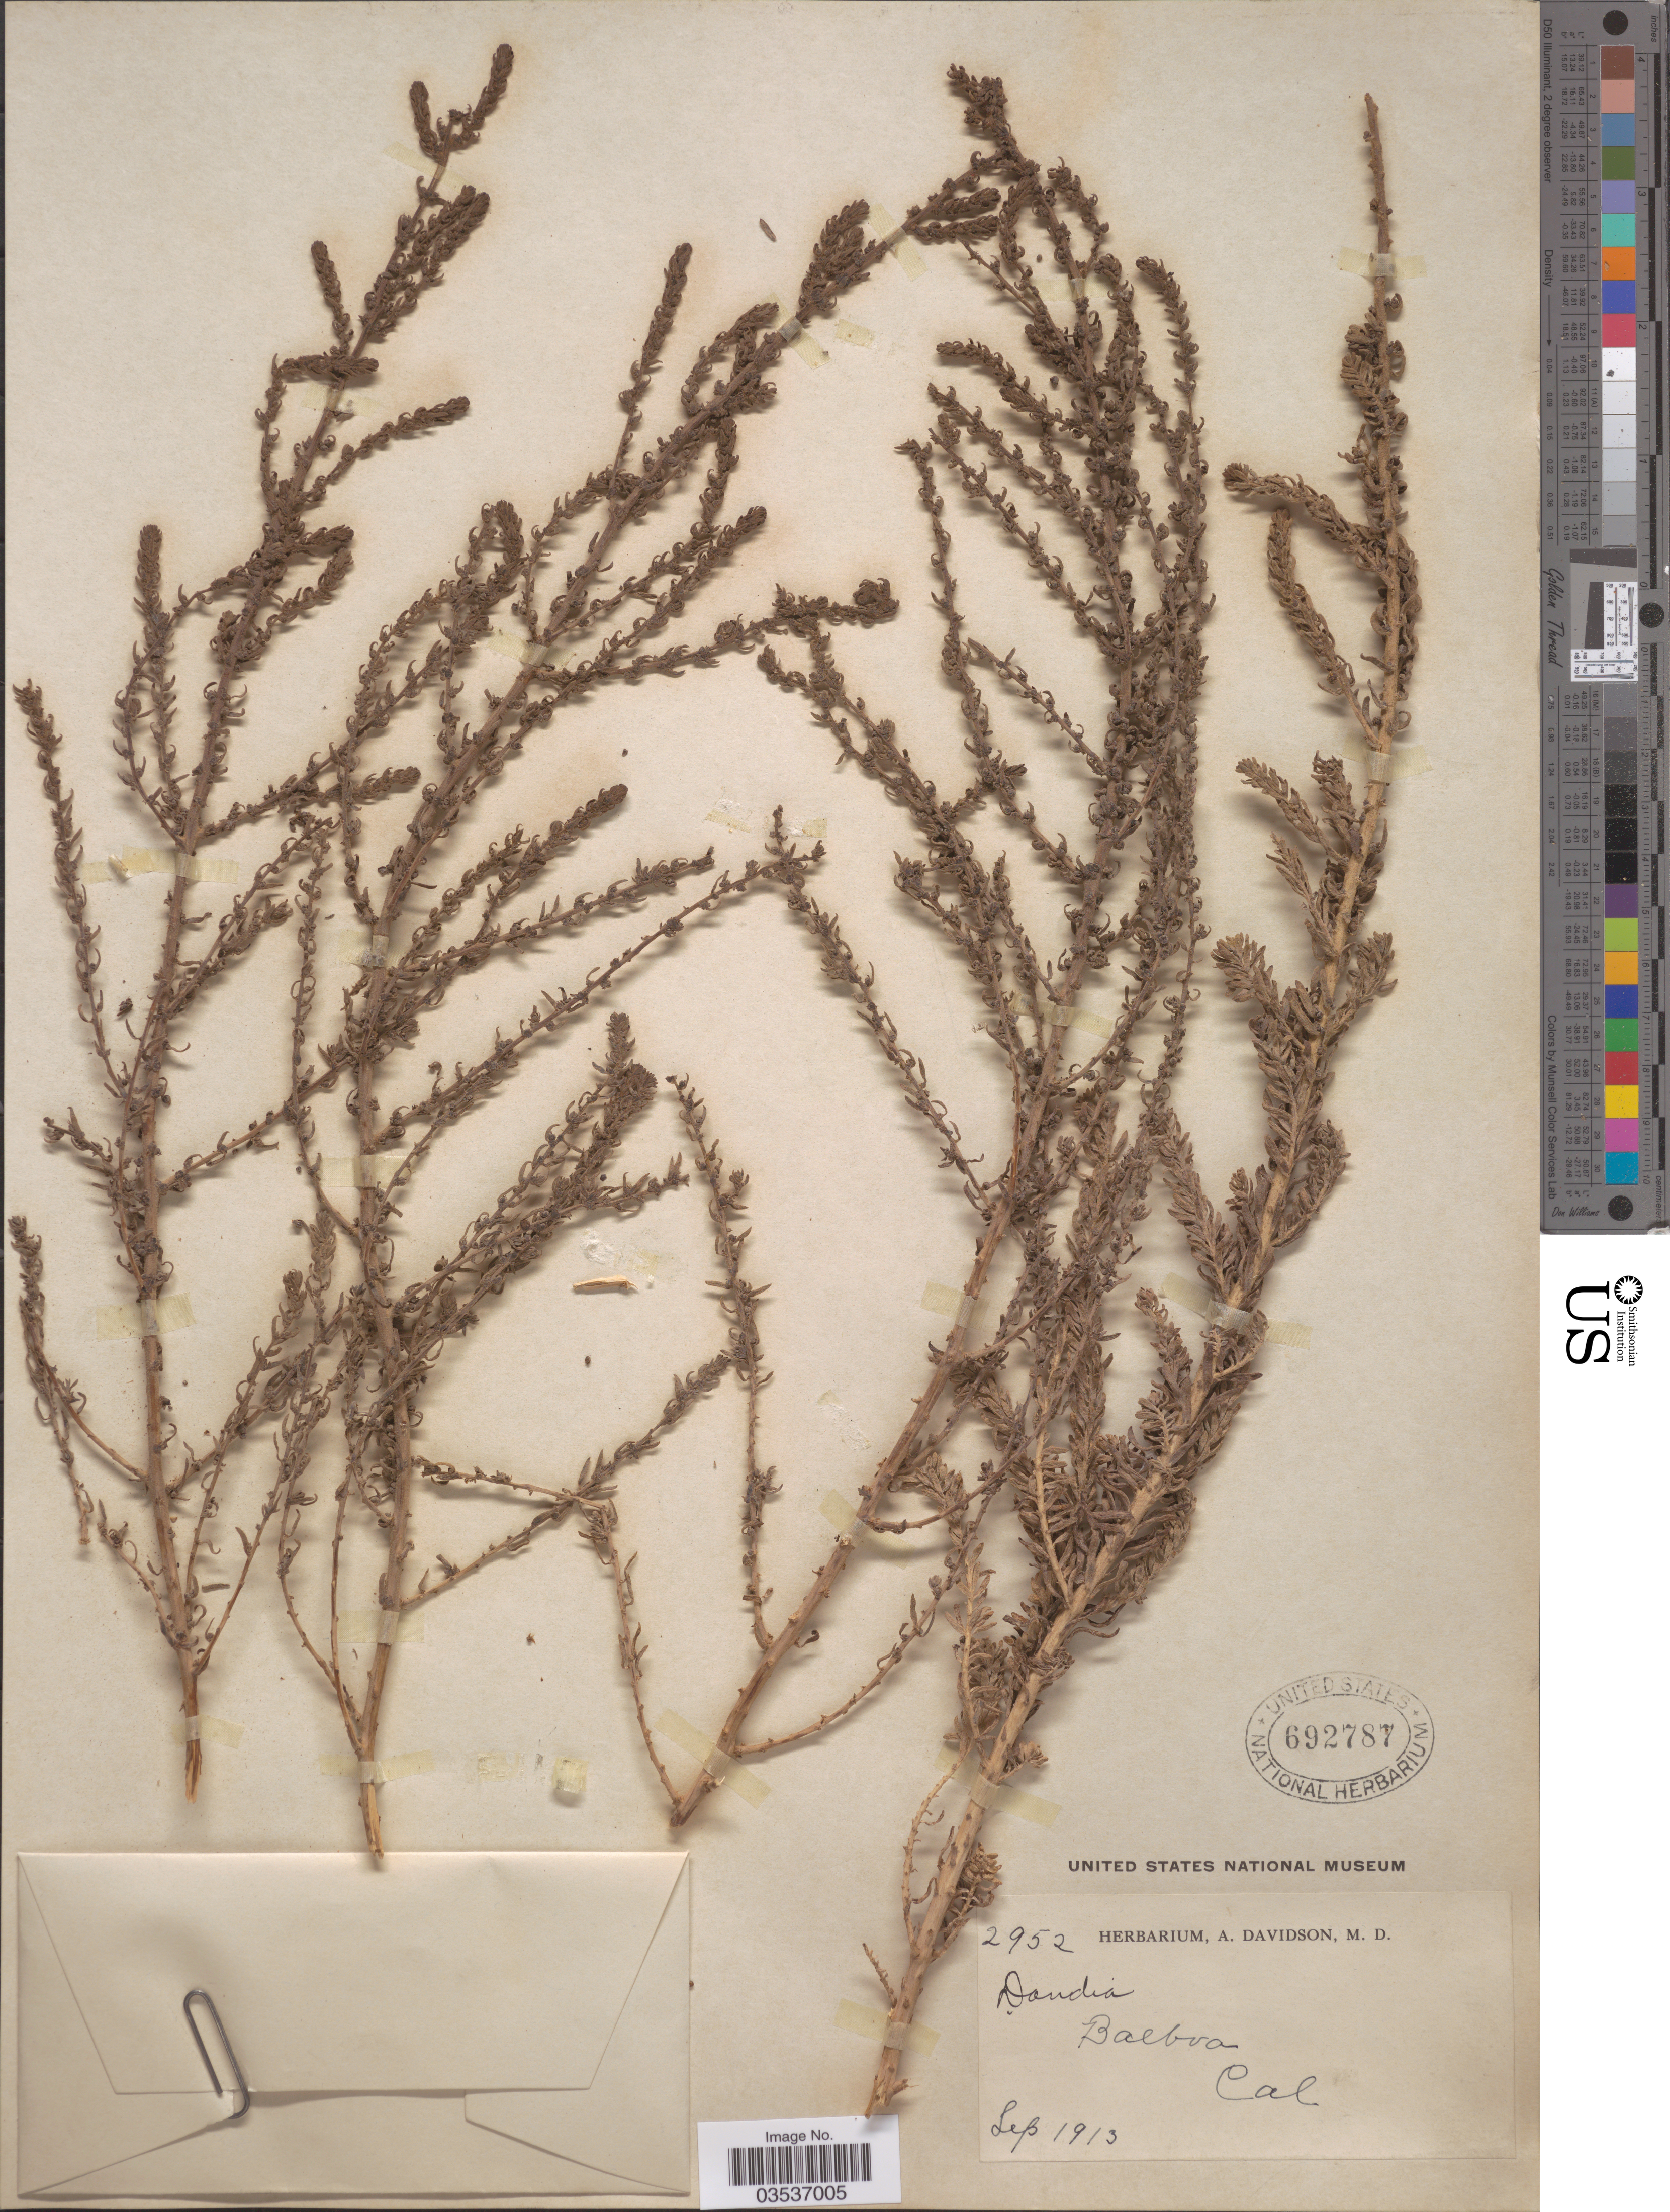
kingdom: Plantae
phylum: Tracheophyta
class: Magnoliopsida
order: Caryophyllales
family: Amaranthaceae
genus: Suaeda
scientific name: Suaeda taxifolia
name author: (Standl.) Standl.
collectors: ex herb. A. Davidson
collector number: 2952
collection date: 1913-09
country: United States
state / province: California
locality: Balboa.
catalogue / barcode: US 692787